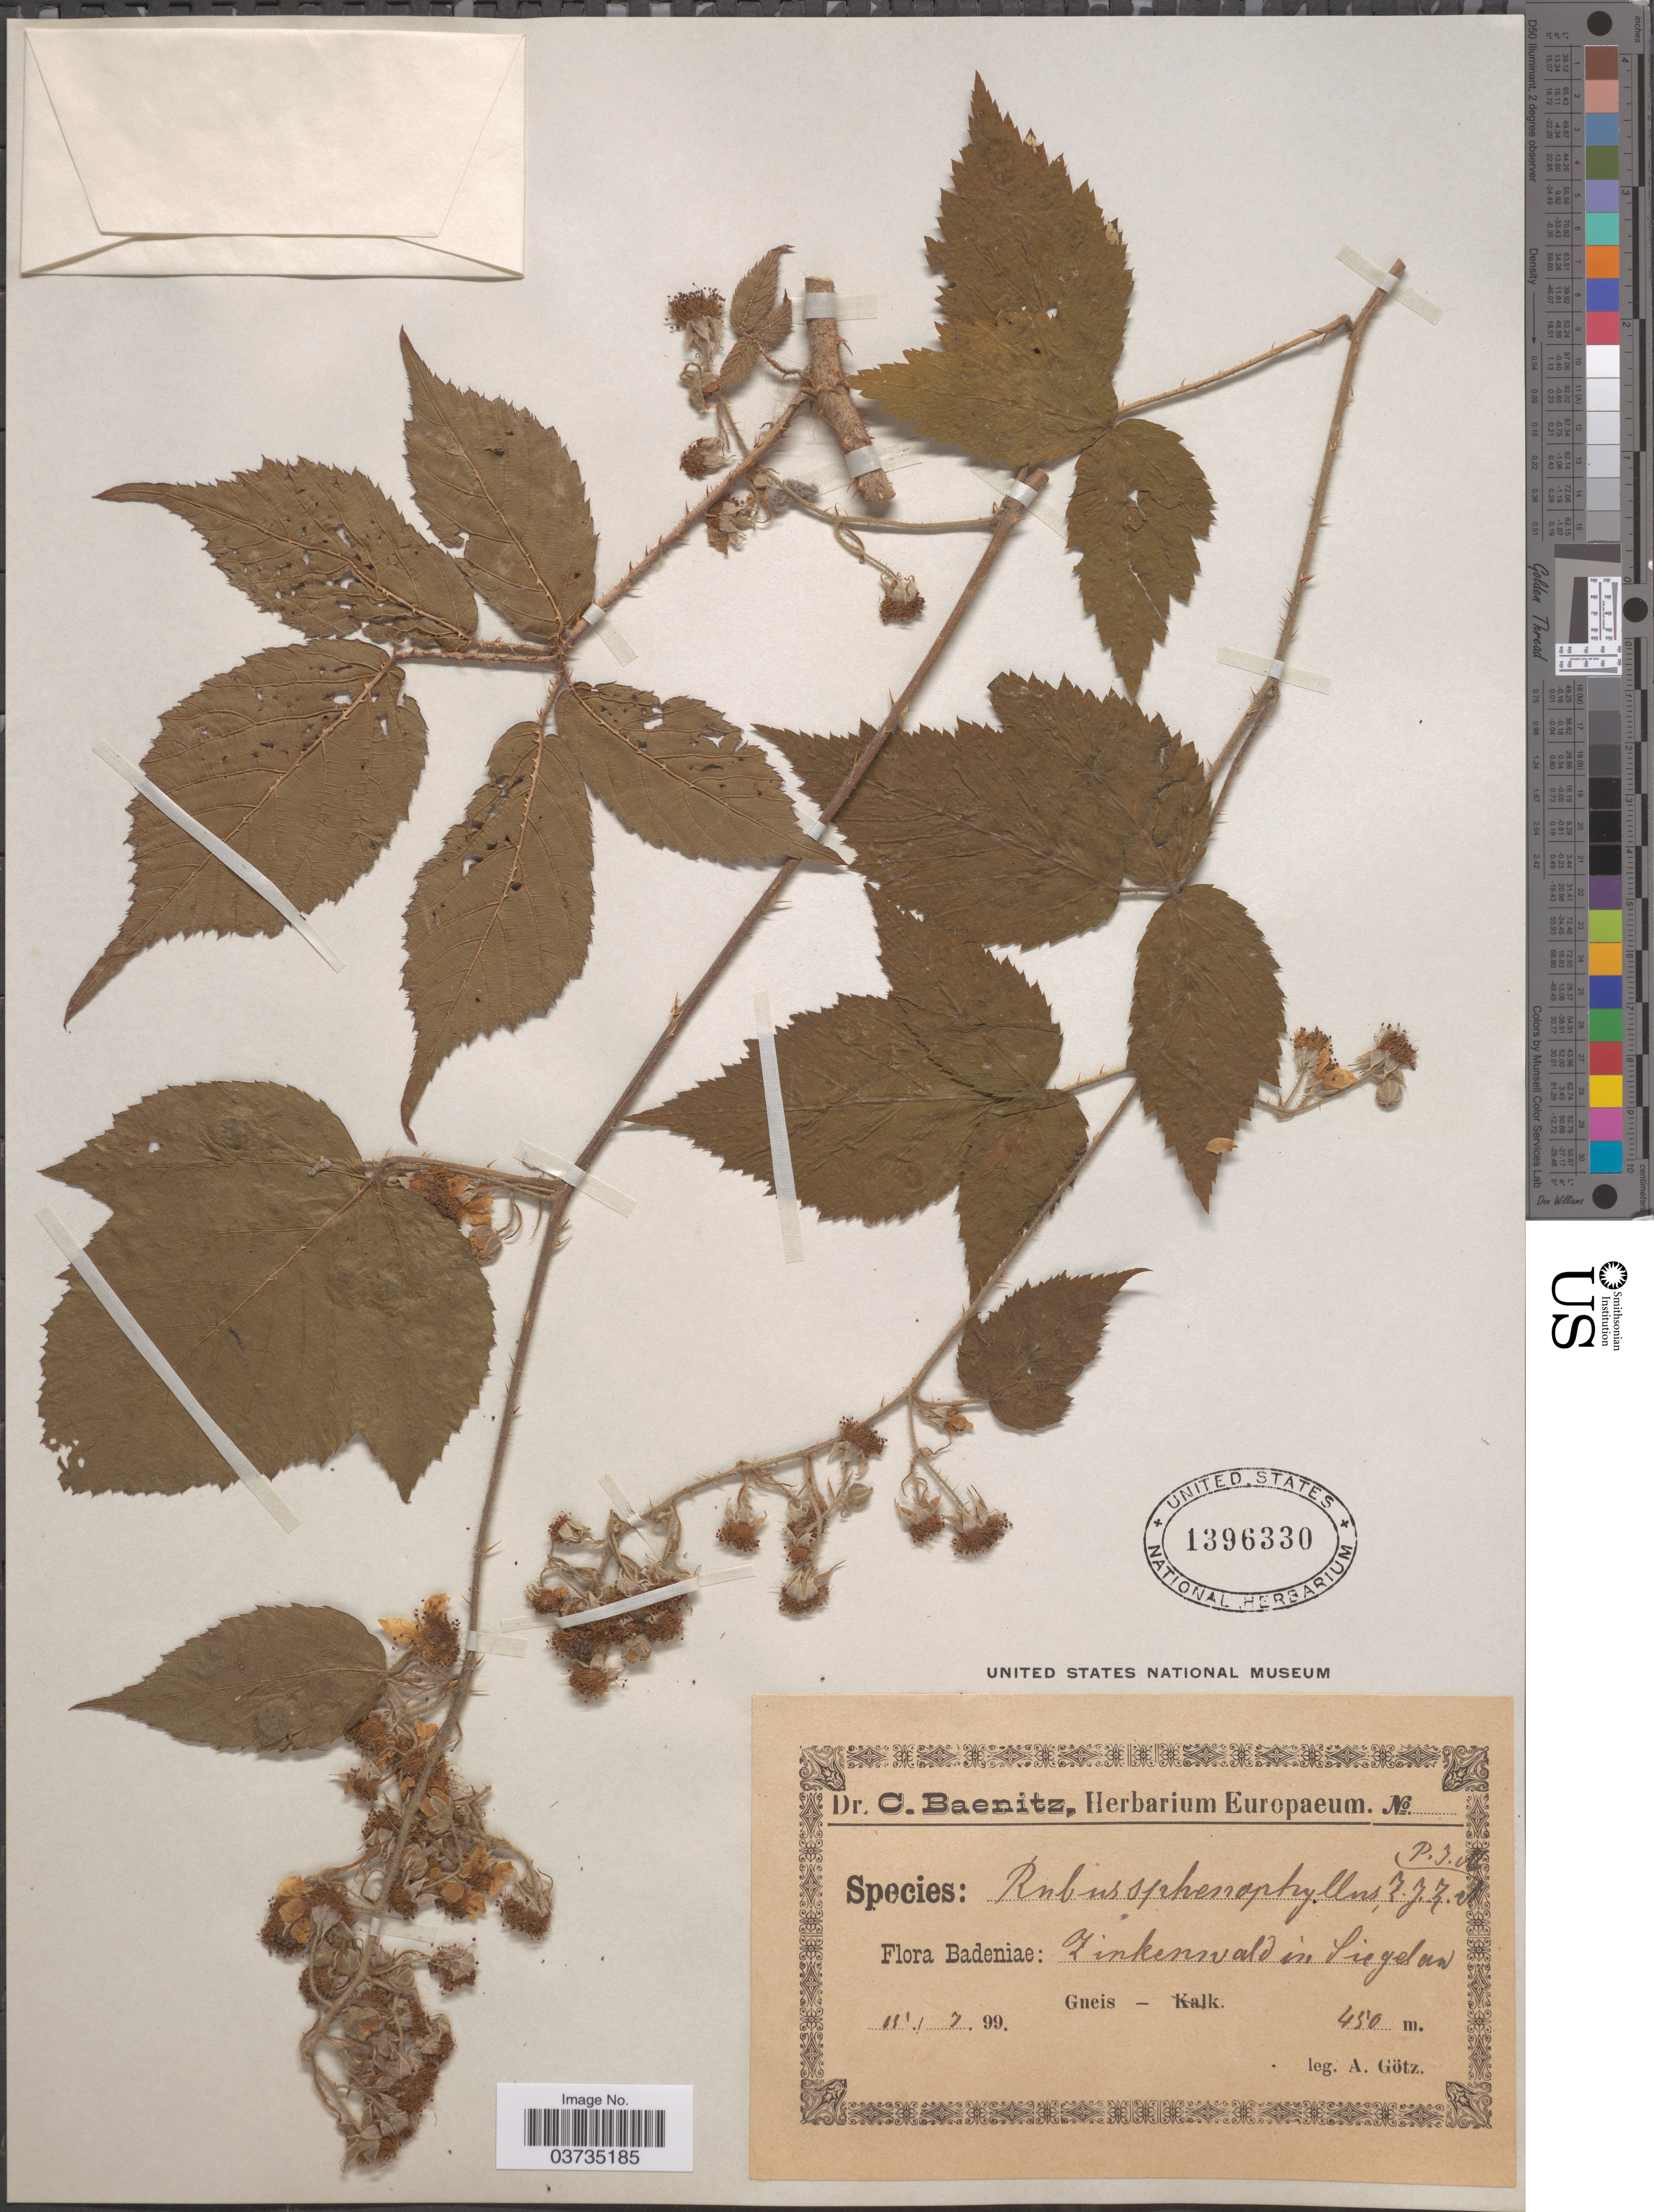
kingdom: Plantae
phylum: Tracheophyta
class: Magnoliopsida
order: Rosales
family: Rosaceae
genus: Rubus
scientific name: Rubus sphenophyllus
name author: Lefèvre & P.J. Müll.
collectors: A. Götz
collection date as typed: Transcribed d/m/y: 15/7/99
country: Germany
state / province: Baden-Württemberg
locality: Badeniae: Zinkerwald in Siegelau.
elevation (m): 450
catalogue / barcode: US 1396330